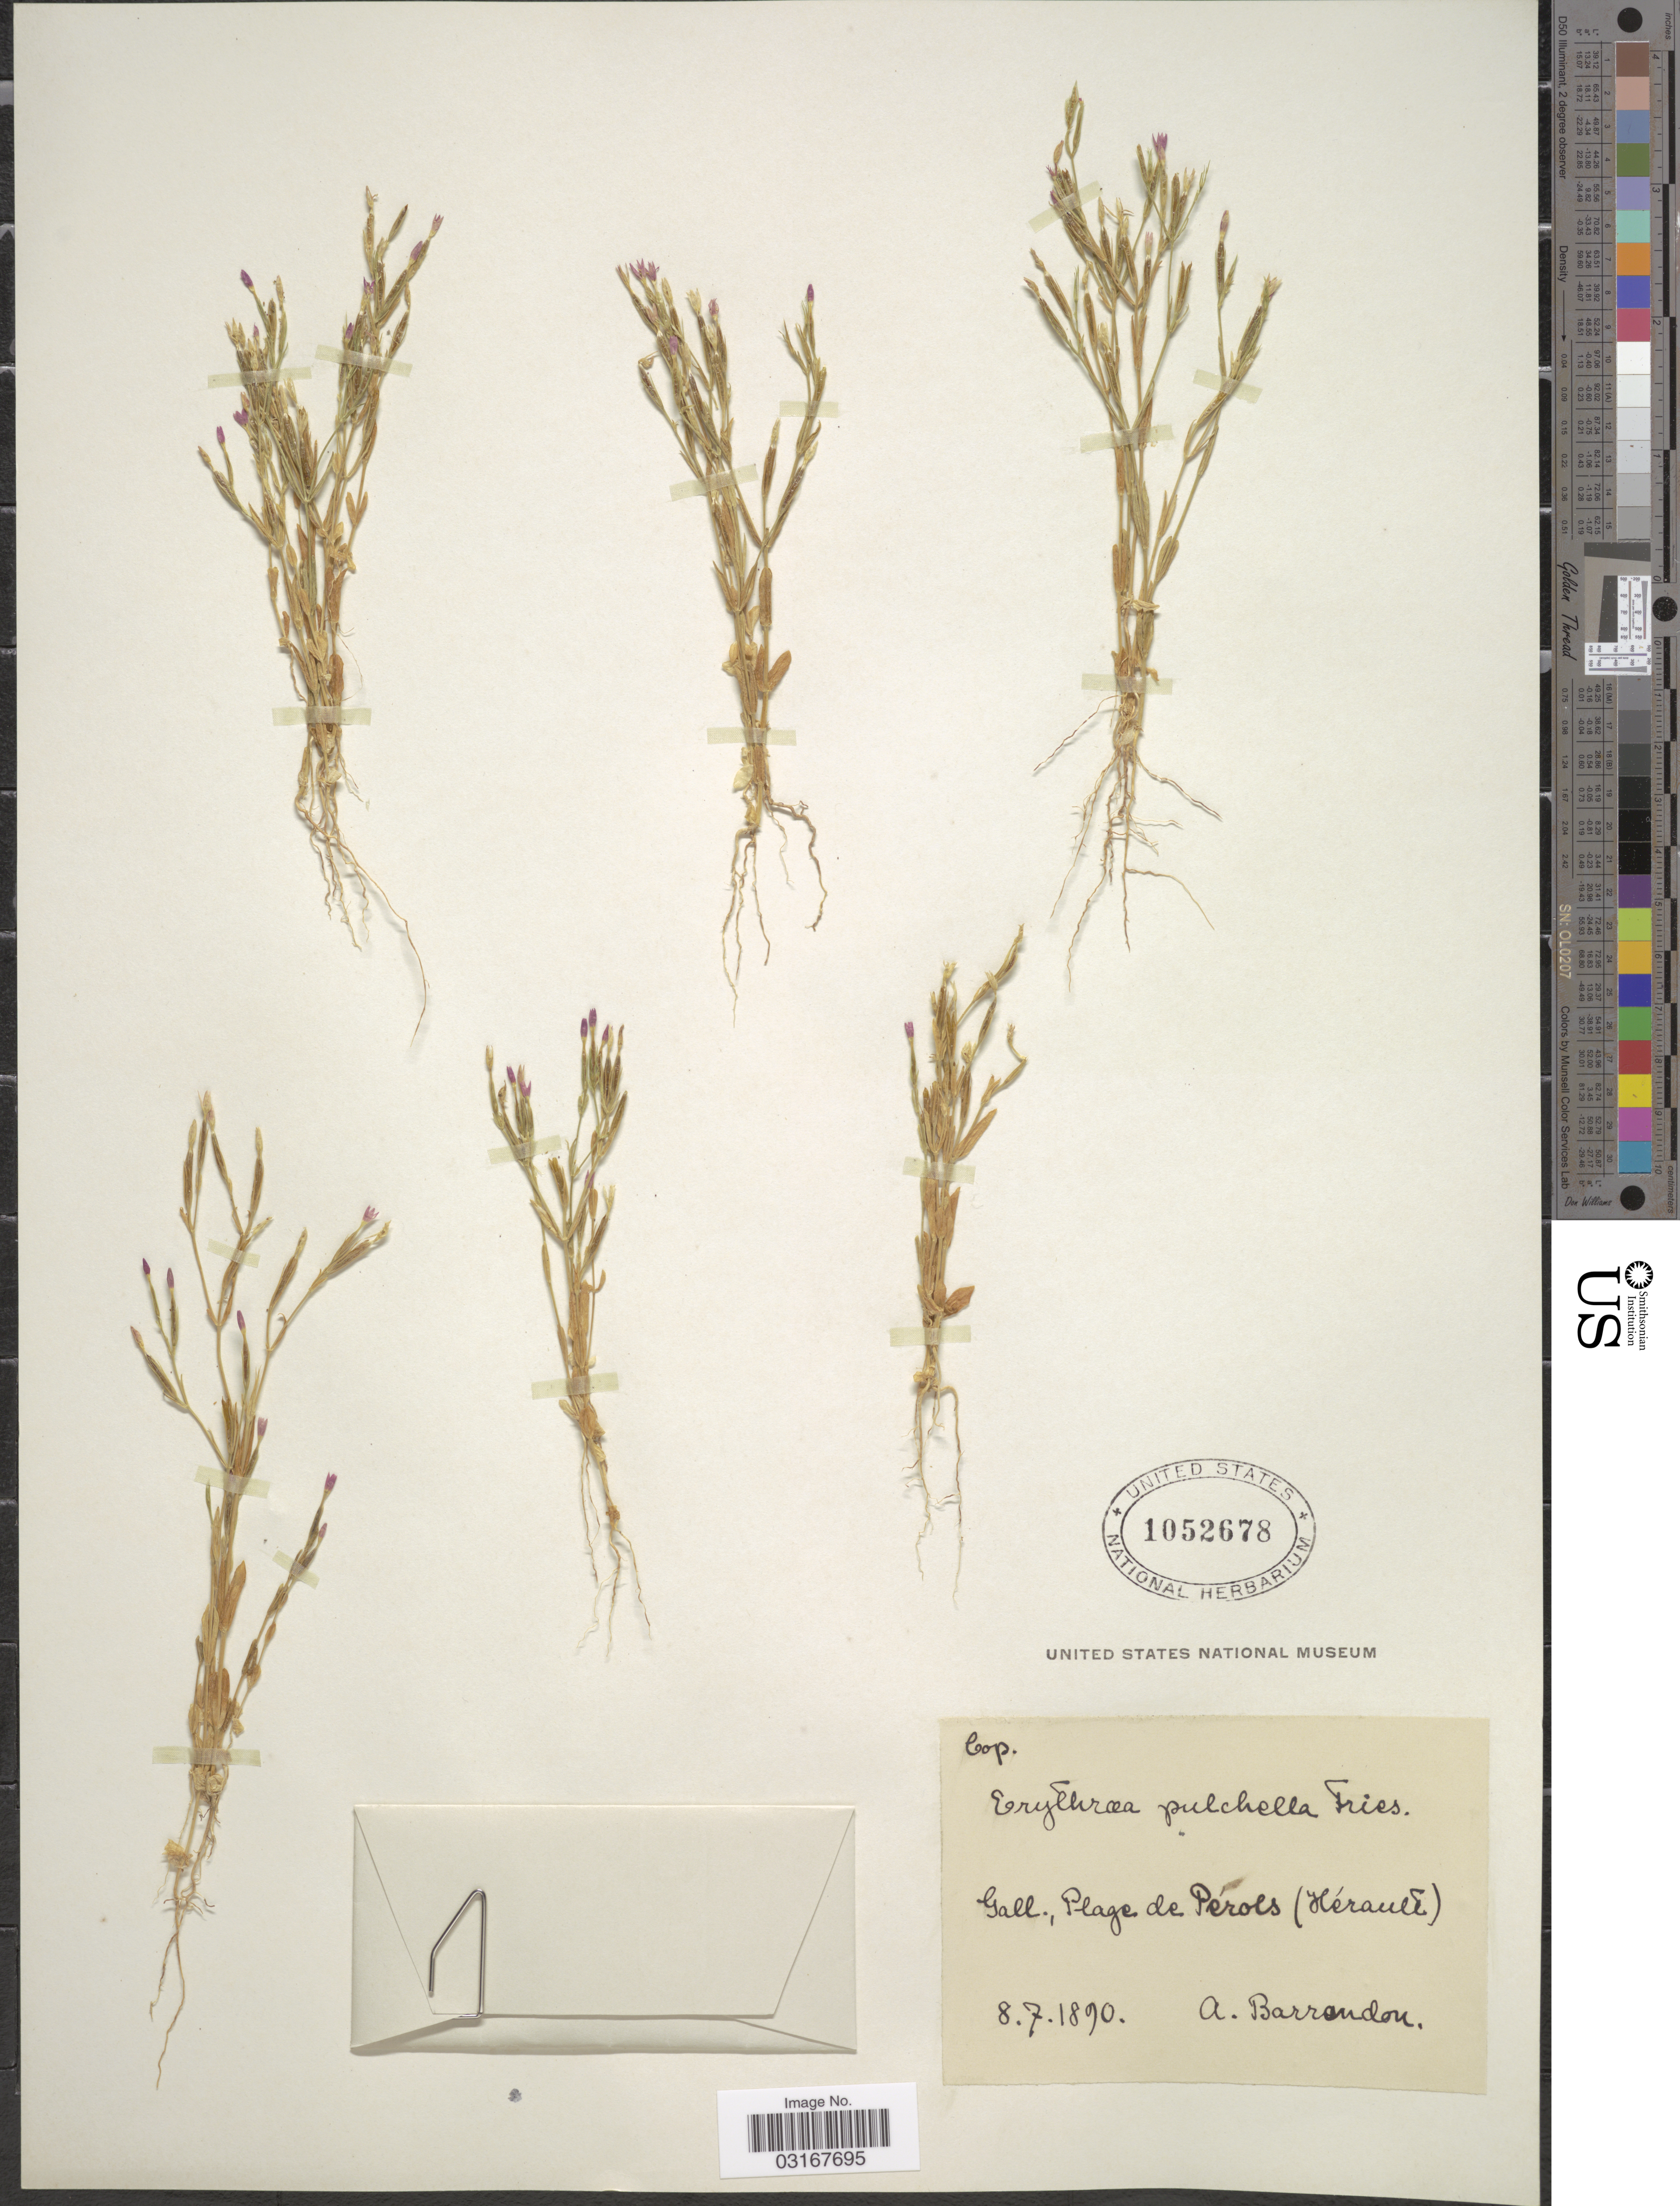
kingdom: Plantae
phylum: Tracheophyta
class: Magnoliopsida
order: Gentianales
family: Gentianaceae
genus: Centaurium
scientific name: Centaurium pulchellum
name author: (Sw.) Druce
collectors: A. Barrandon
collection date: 1890-07-08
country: France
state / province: Occitanie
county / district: Hérault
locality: Gall., Plage de Pérols (Hérault).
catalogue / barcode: US 1052678